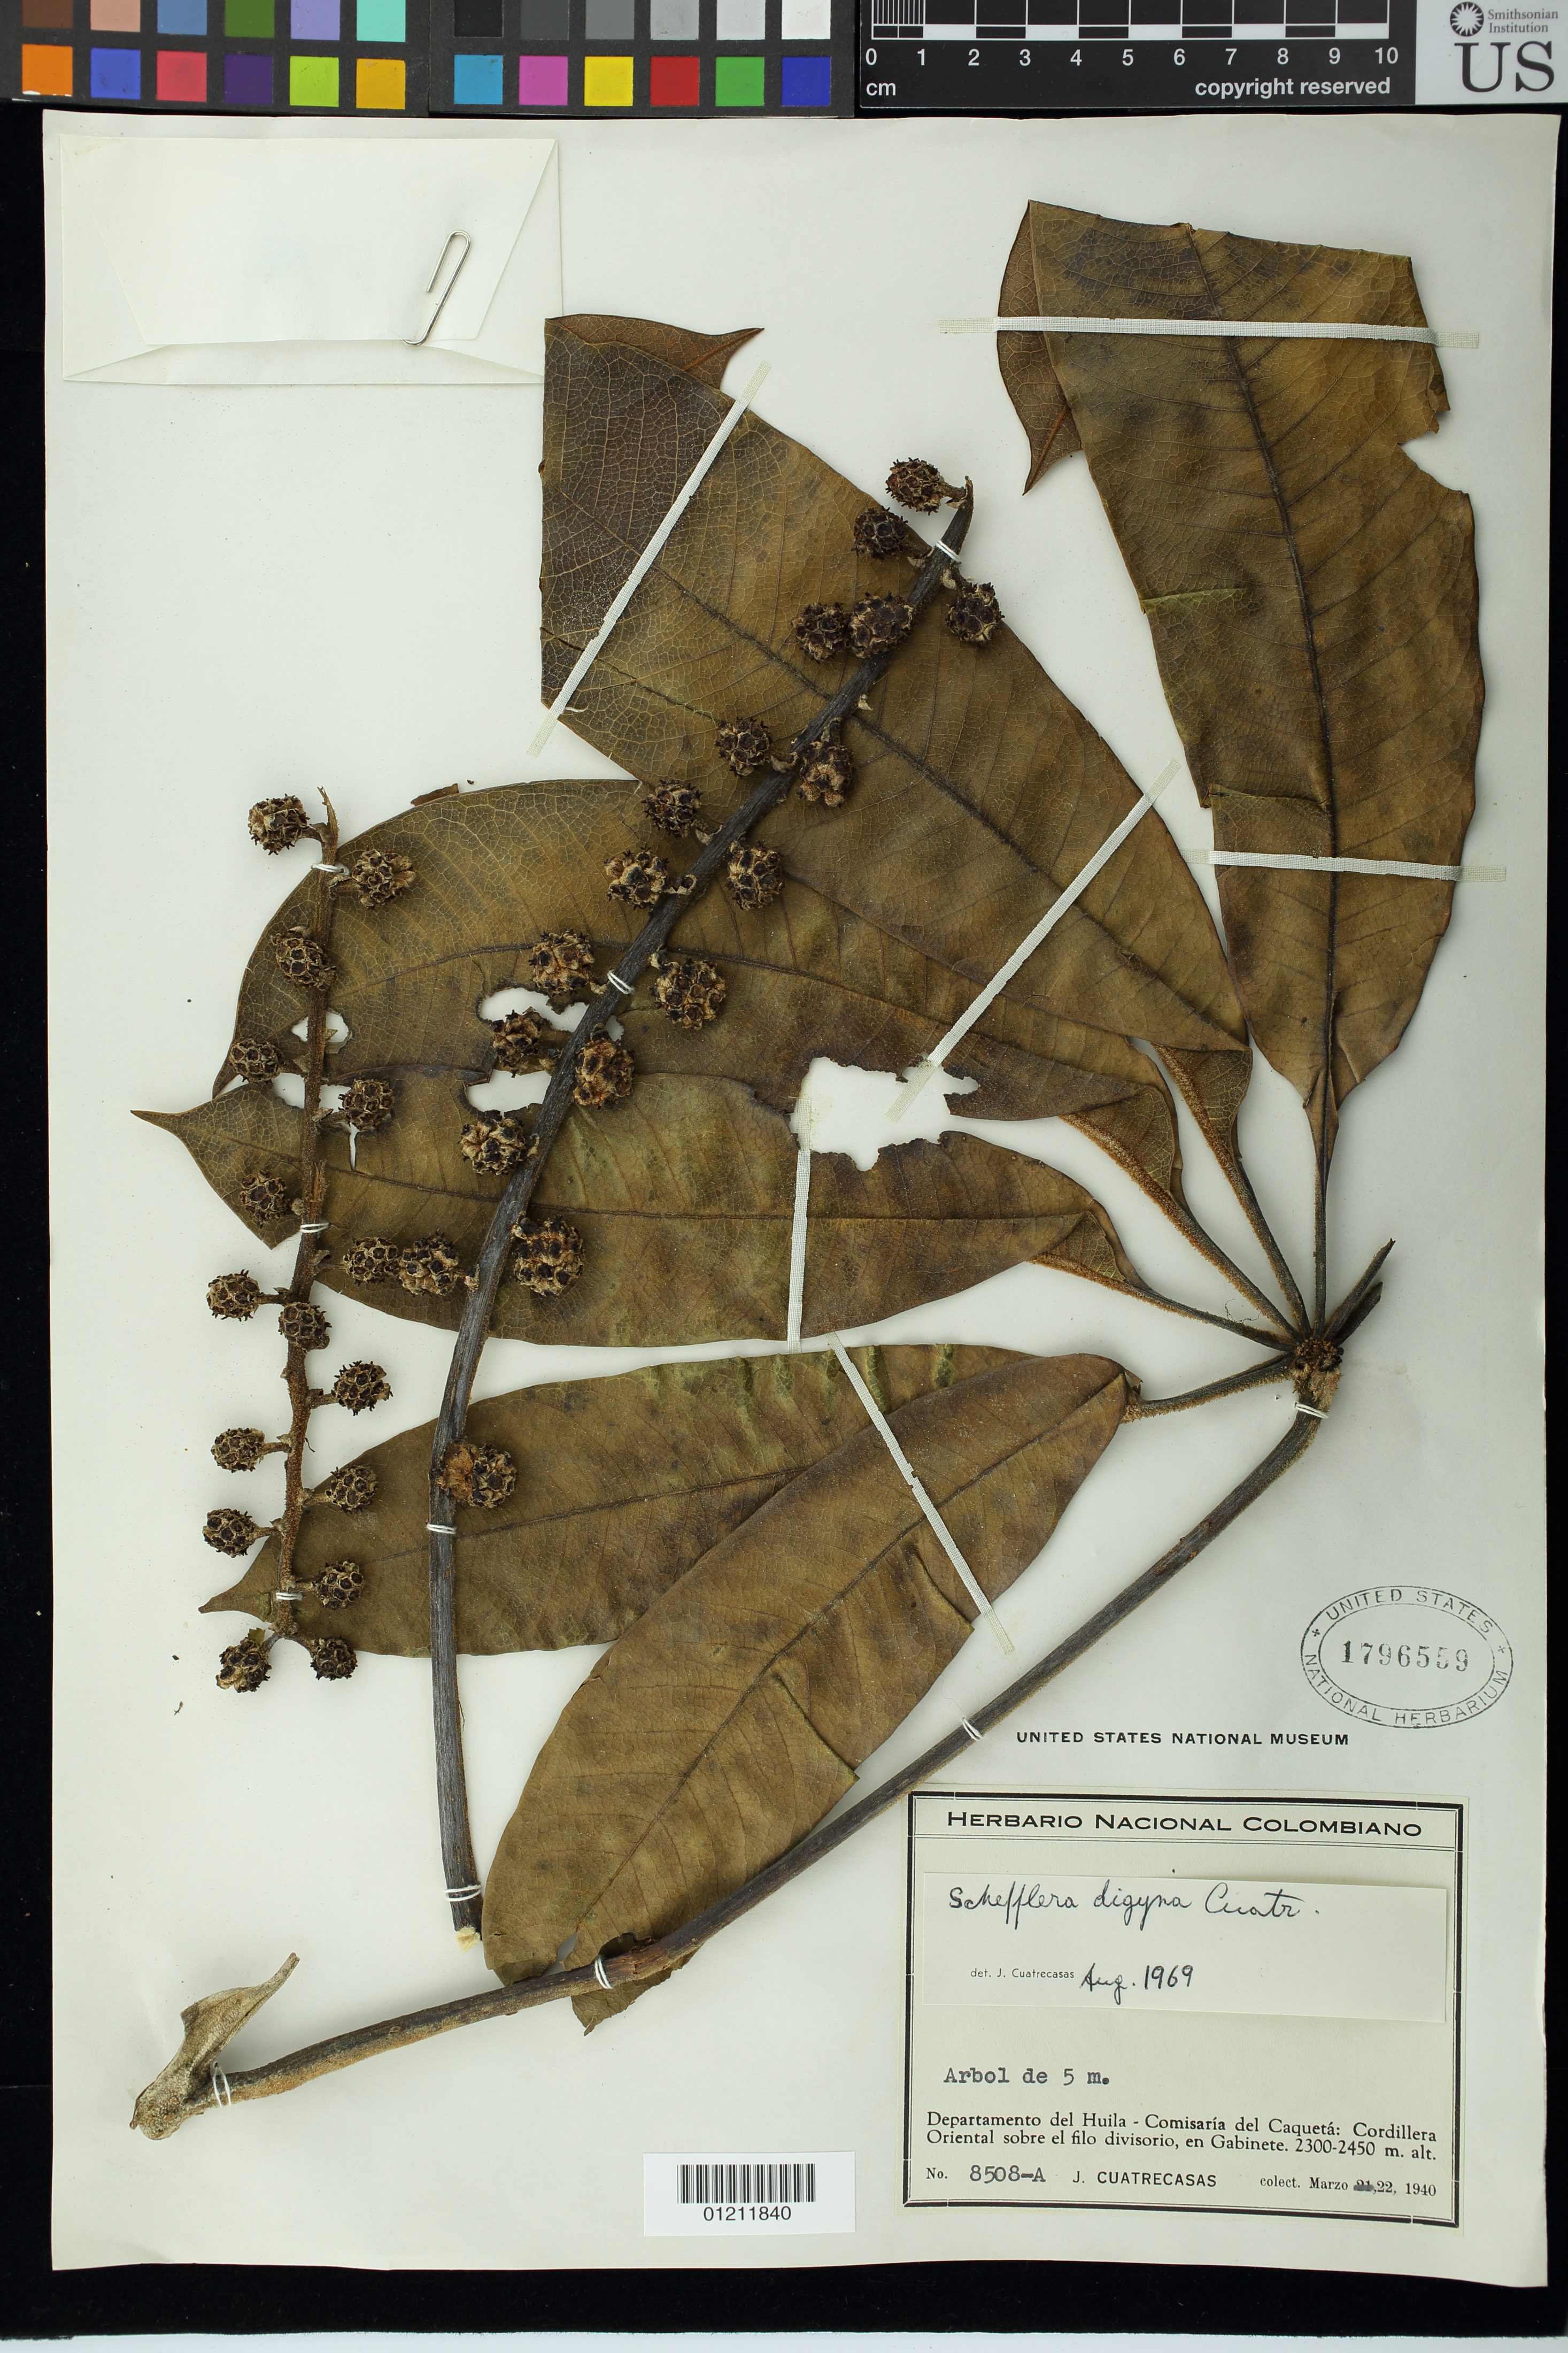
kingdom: Plantae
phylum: Tracheophyta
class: Magnoliopsida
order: Apiales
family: Araliaceae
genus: Schefflera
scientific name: Schefflera digyna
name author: Cuatrec.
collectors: J. Cuatrecasas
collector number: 8508-A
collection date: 1940-03-22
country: Colombia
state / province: Caquetá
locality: Departamento de Huila - Comisaria del Caquetá: Cordillera Oriental sobre el filo divisorio, en Gabinete.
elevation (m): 2300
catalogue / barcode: US 1796559